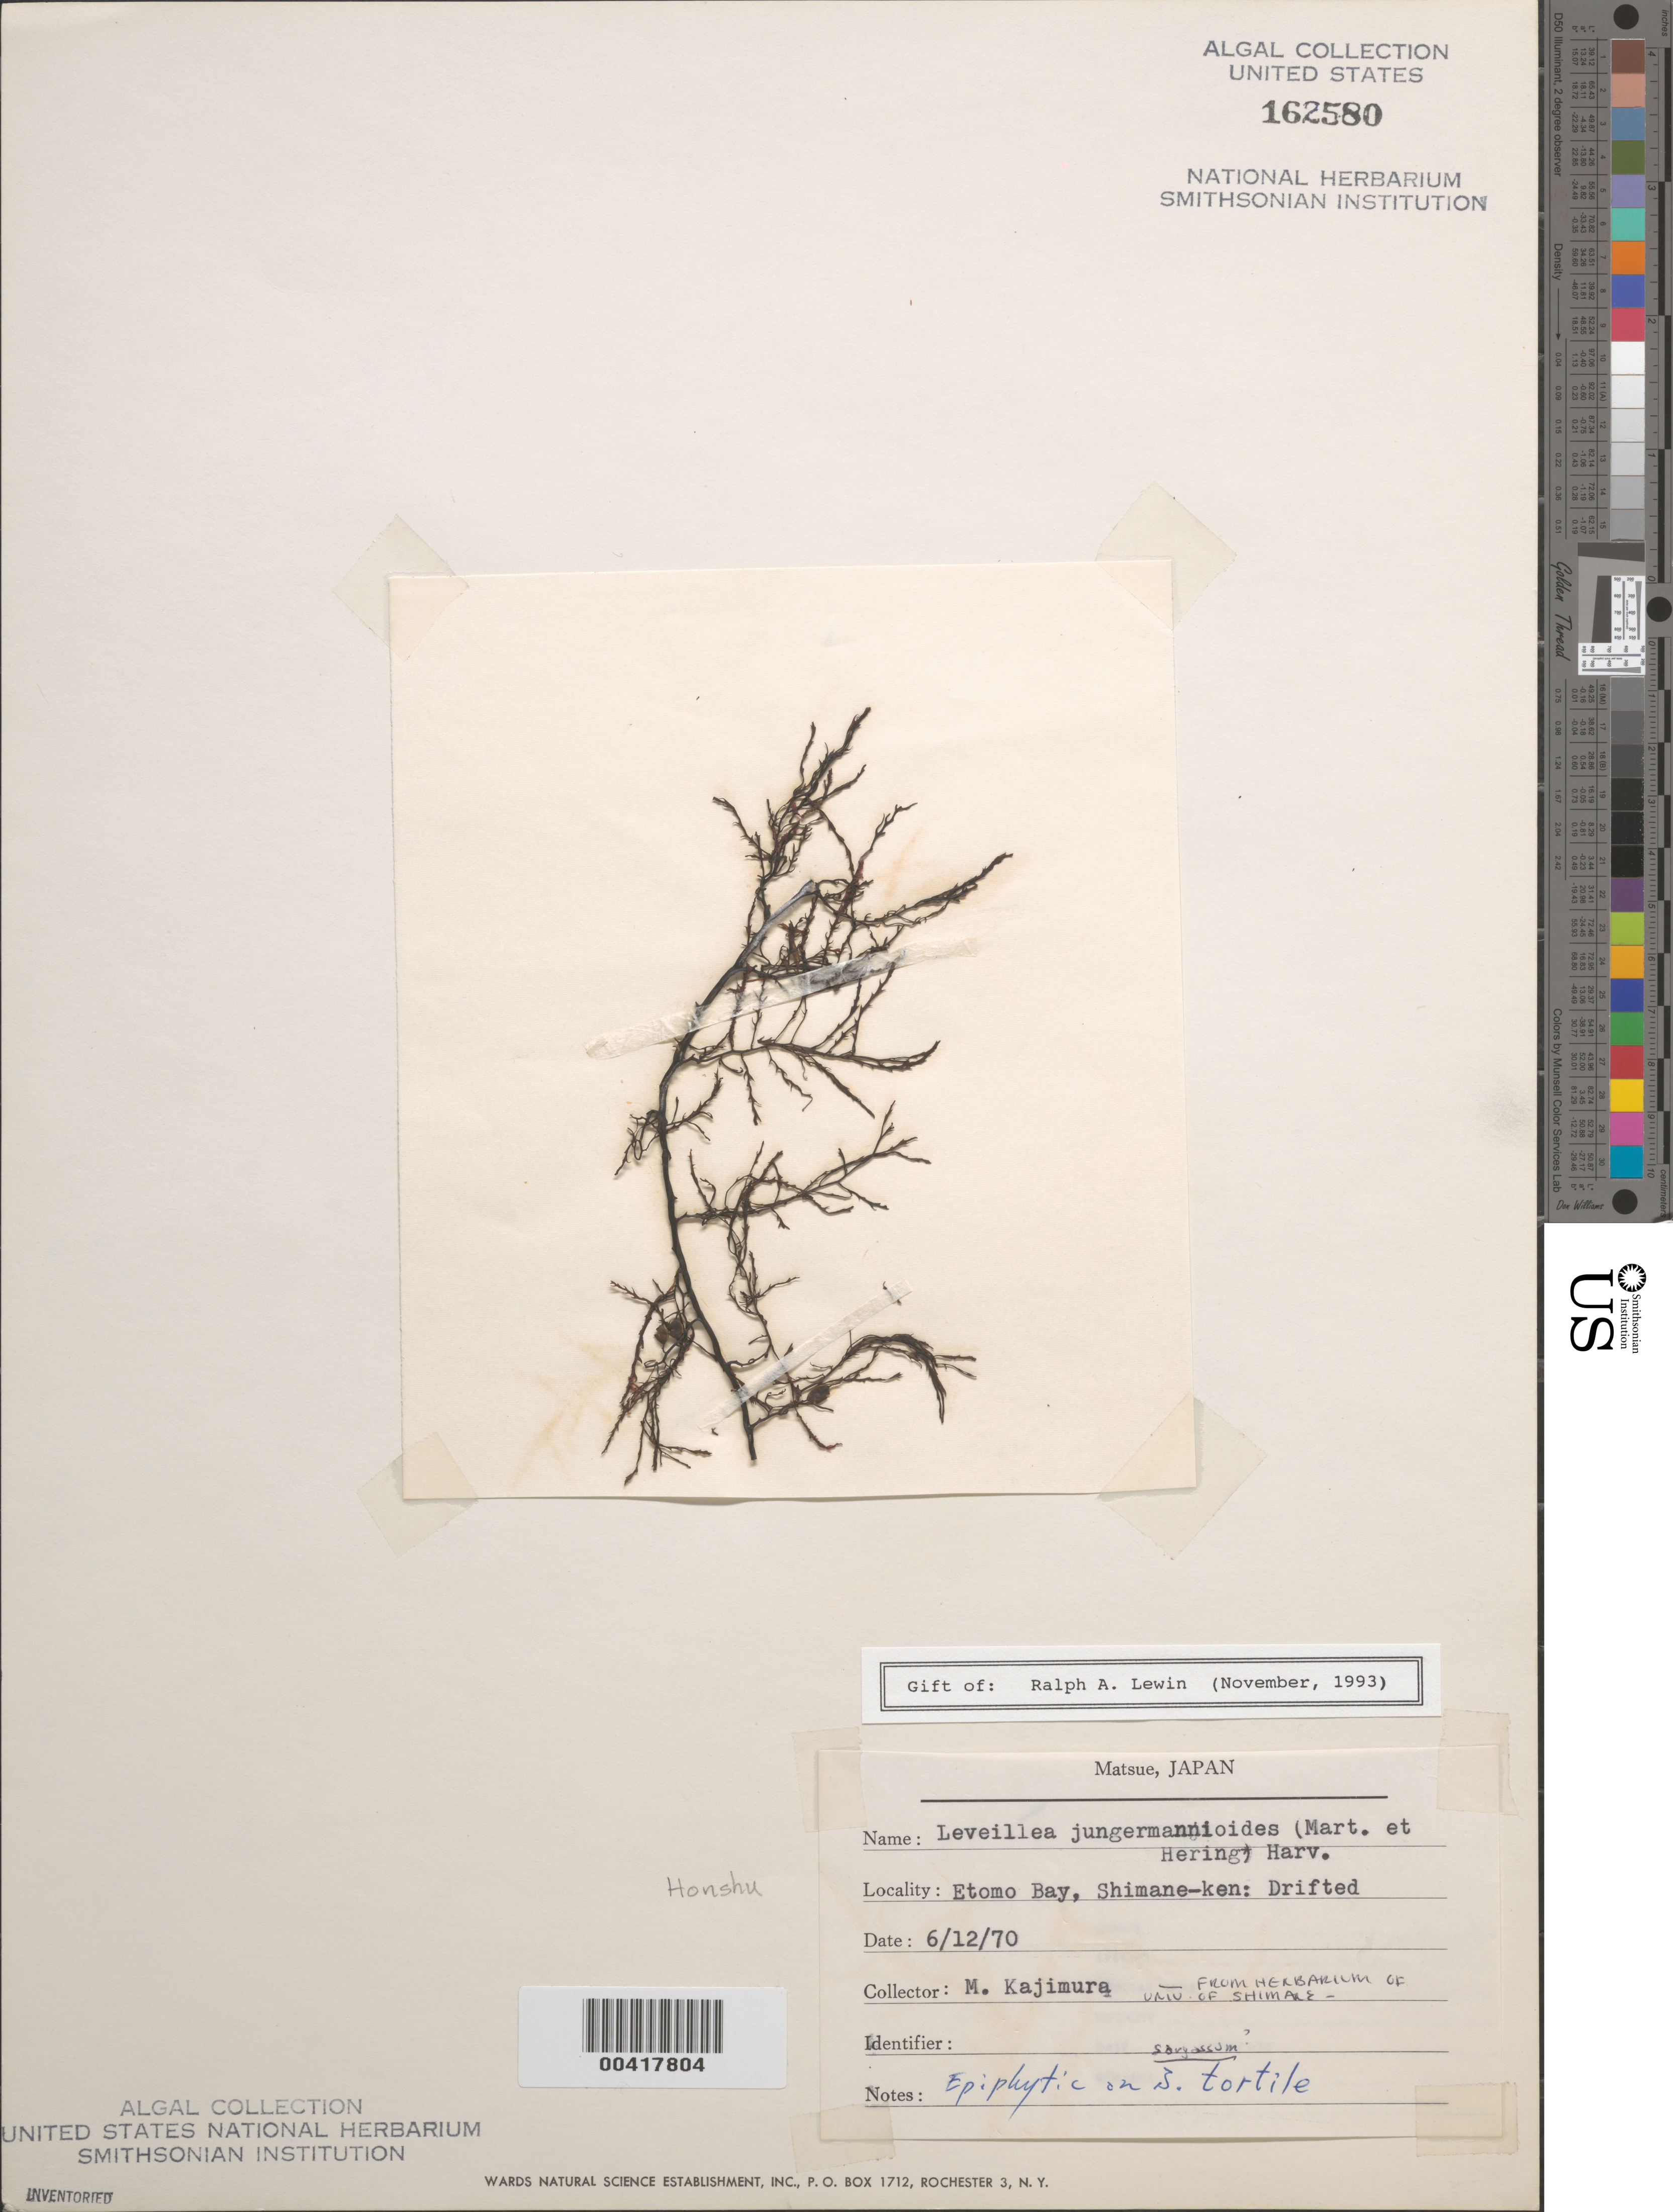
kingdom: Plantae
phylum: Rhodophyta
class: Florideophyceae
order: Ceramiales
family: Rhodomelaceae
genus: Leveillea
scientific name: Leveillea jungermannioides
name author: (Hering & G. Martens in G. Martens & Hering) Harv.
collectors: M. Kajimura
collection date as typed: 06 Dec 1970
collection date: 1970-12-06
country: Japan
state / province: Simane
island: Honshu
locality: Etomo Bay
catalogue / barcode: US 162580